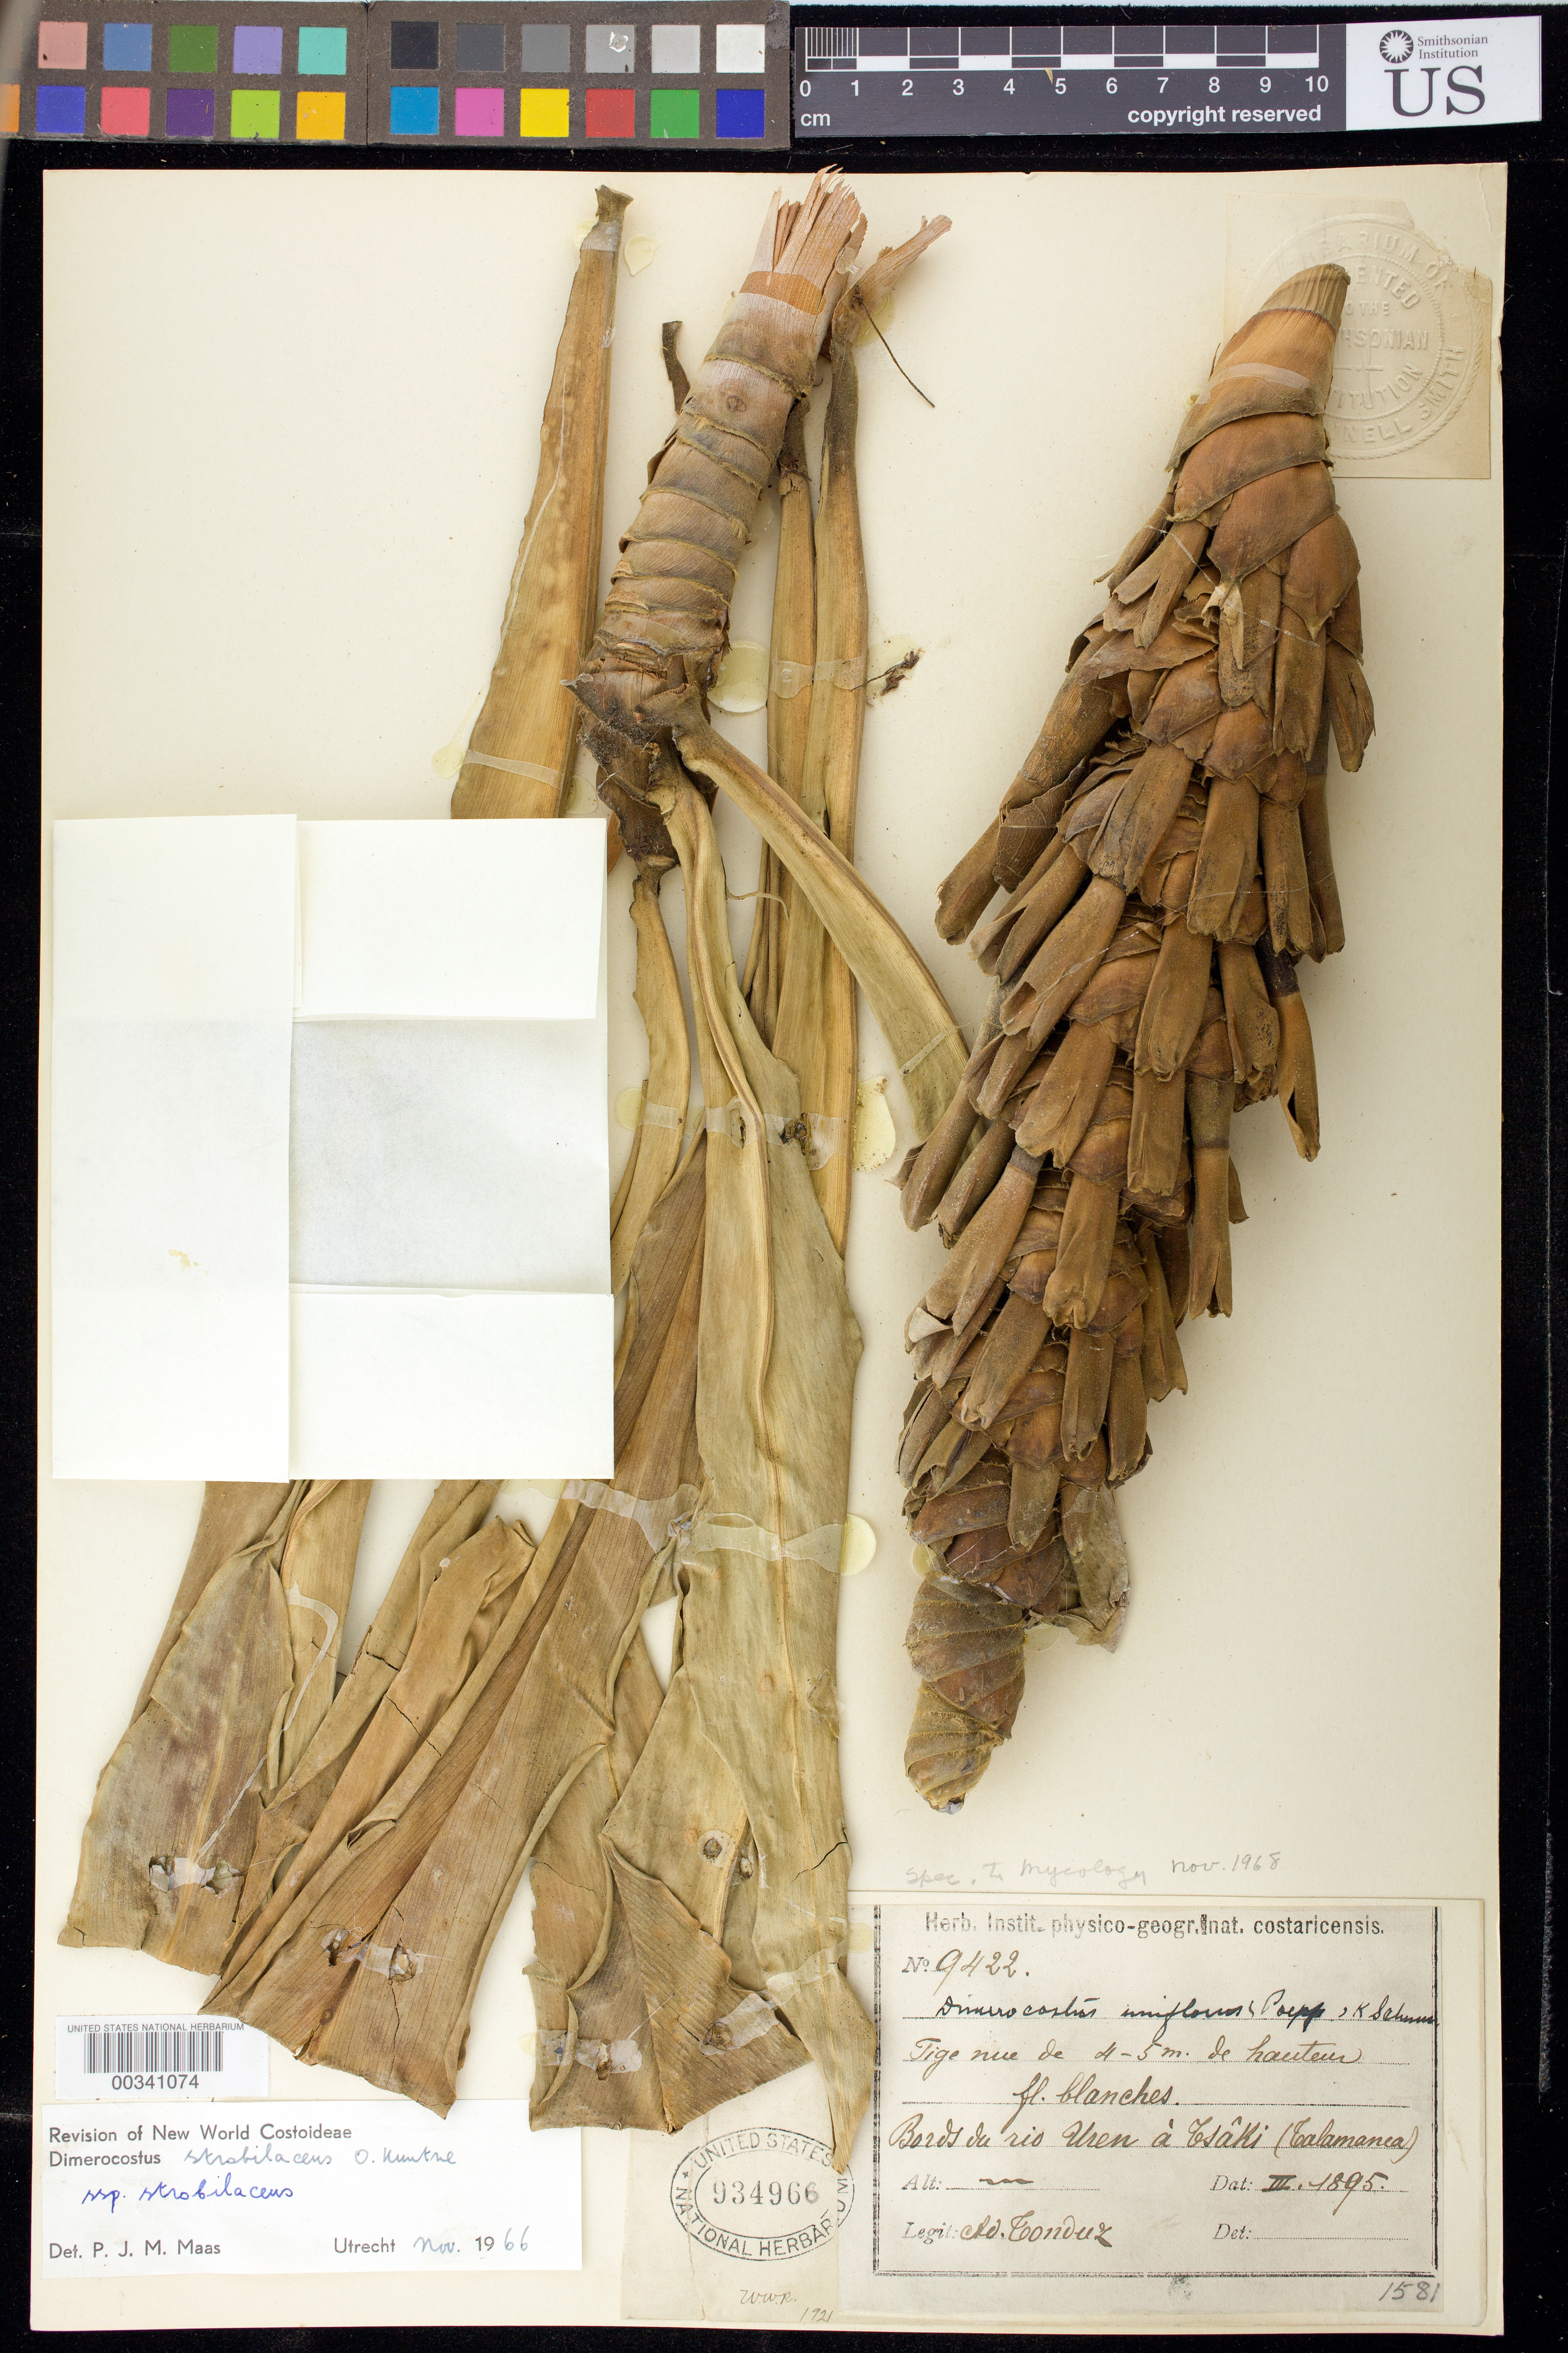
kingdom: Plantae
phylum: Tracheophyta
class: Liliopsida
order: Zingiberales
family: Costaceae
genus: Dimerocostus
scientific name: Dimerocostus strobilaceus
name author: Kuntze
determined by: Maas, Paul J. M.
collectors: A. Tonduz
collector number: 9422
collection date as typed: Mar 1895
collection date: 1895-03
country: Costa Rica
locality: Bords du Rio Uren a Tsaki (Talamanca)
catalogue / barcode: US 934966